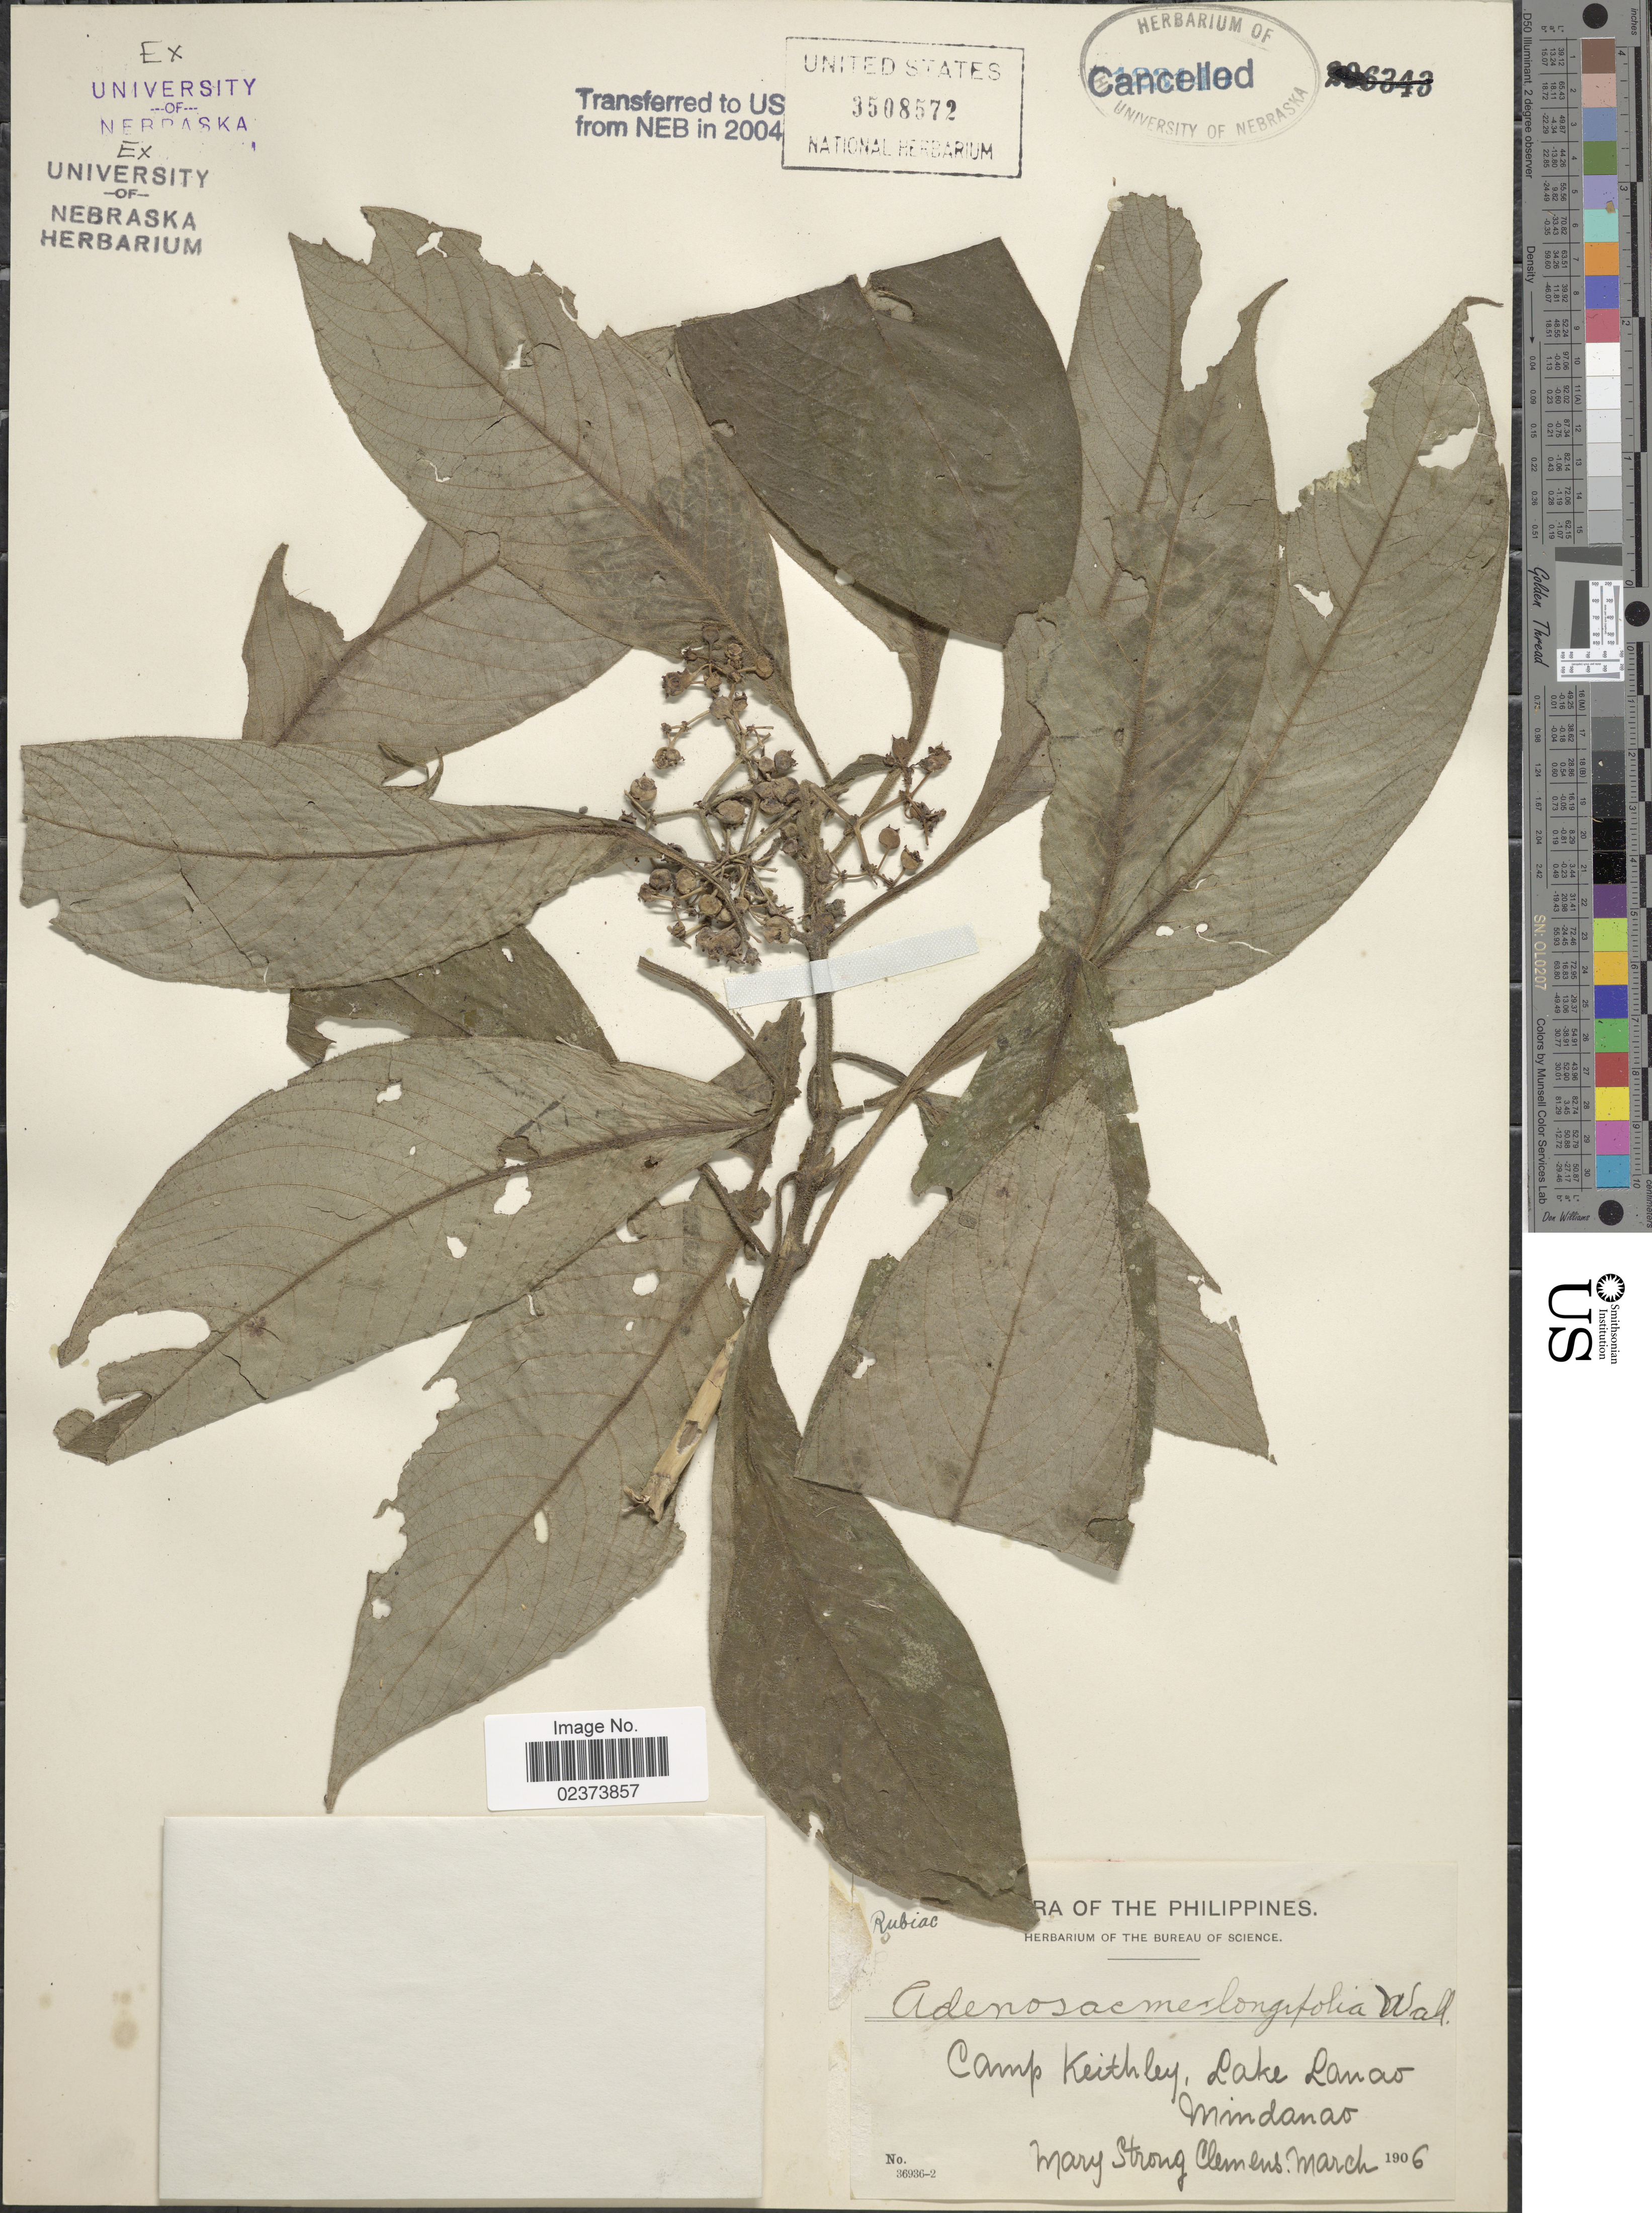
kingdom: Plantae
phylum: Tracheophyta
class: Magnoliopsida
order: Gentianales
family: Rubiaceae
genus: Mycetia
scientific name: Mycetia javanica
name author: (Blume) Reinw. ex Korth.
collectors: M. S. Clemens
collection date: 1906-03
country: Philippines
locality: Camp Keithley, Lake Lanao, Mindanao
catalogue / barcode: US 3508572